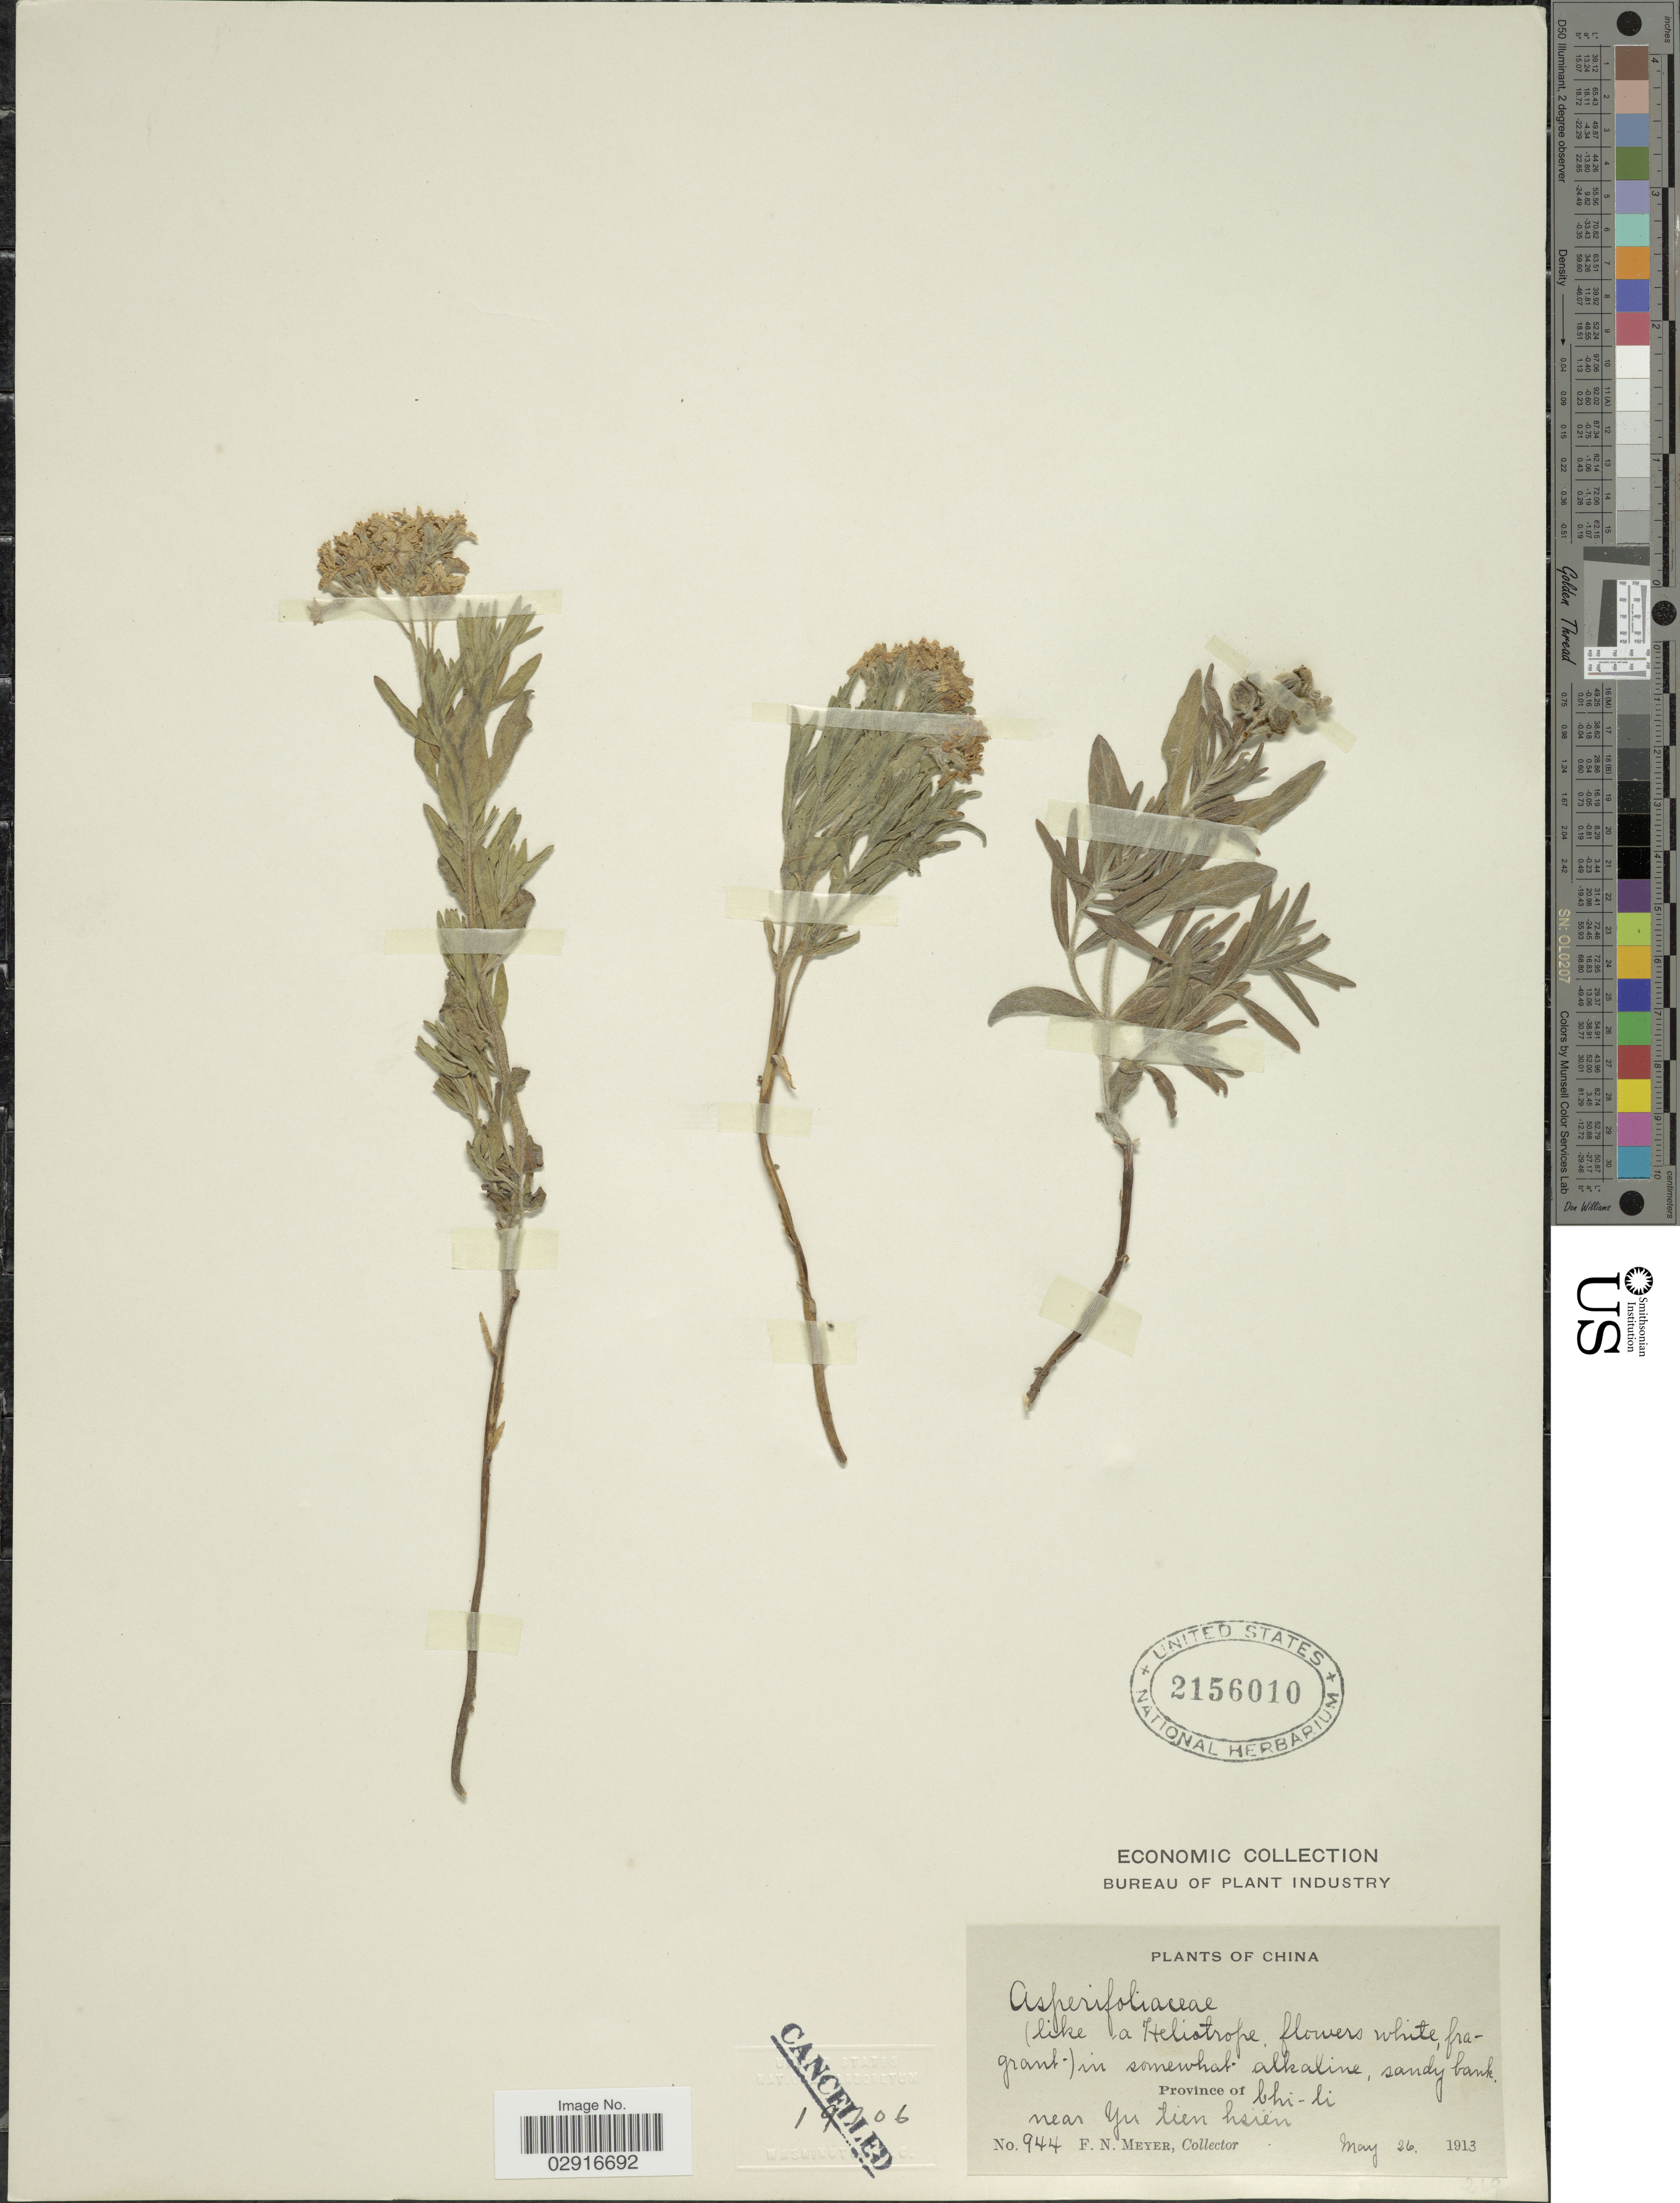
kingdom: Plantae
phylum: Tracheophyta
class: Magnoliopsida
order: Boraginales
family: Boraginaceae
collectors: F. N. Meyer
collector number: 944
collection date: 1913-05-26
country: China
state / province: Jilin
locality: Province of Chi-lin near Yu tien hsiën.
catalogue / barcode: US 2156010